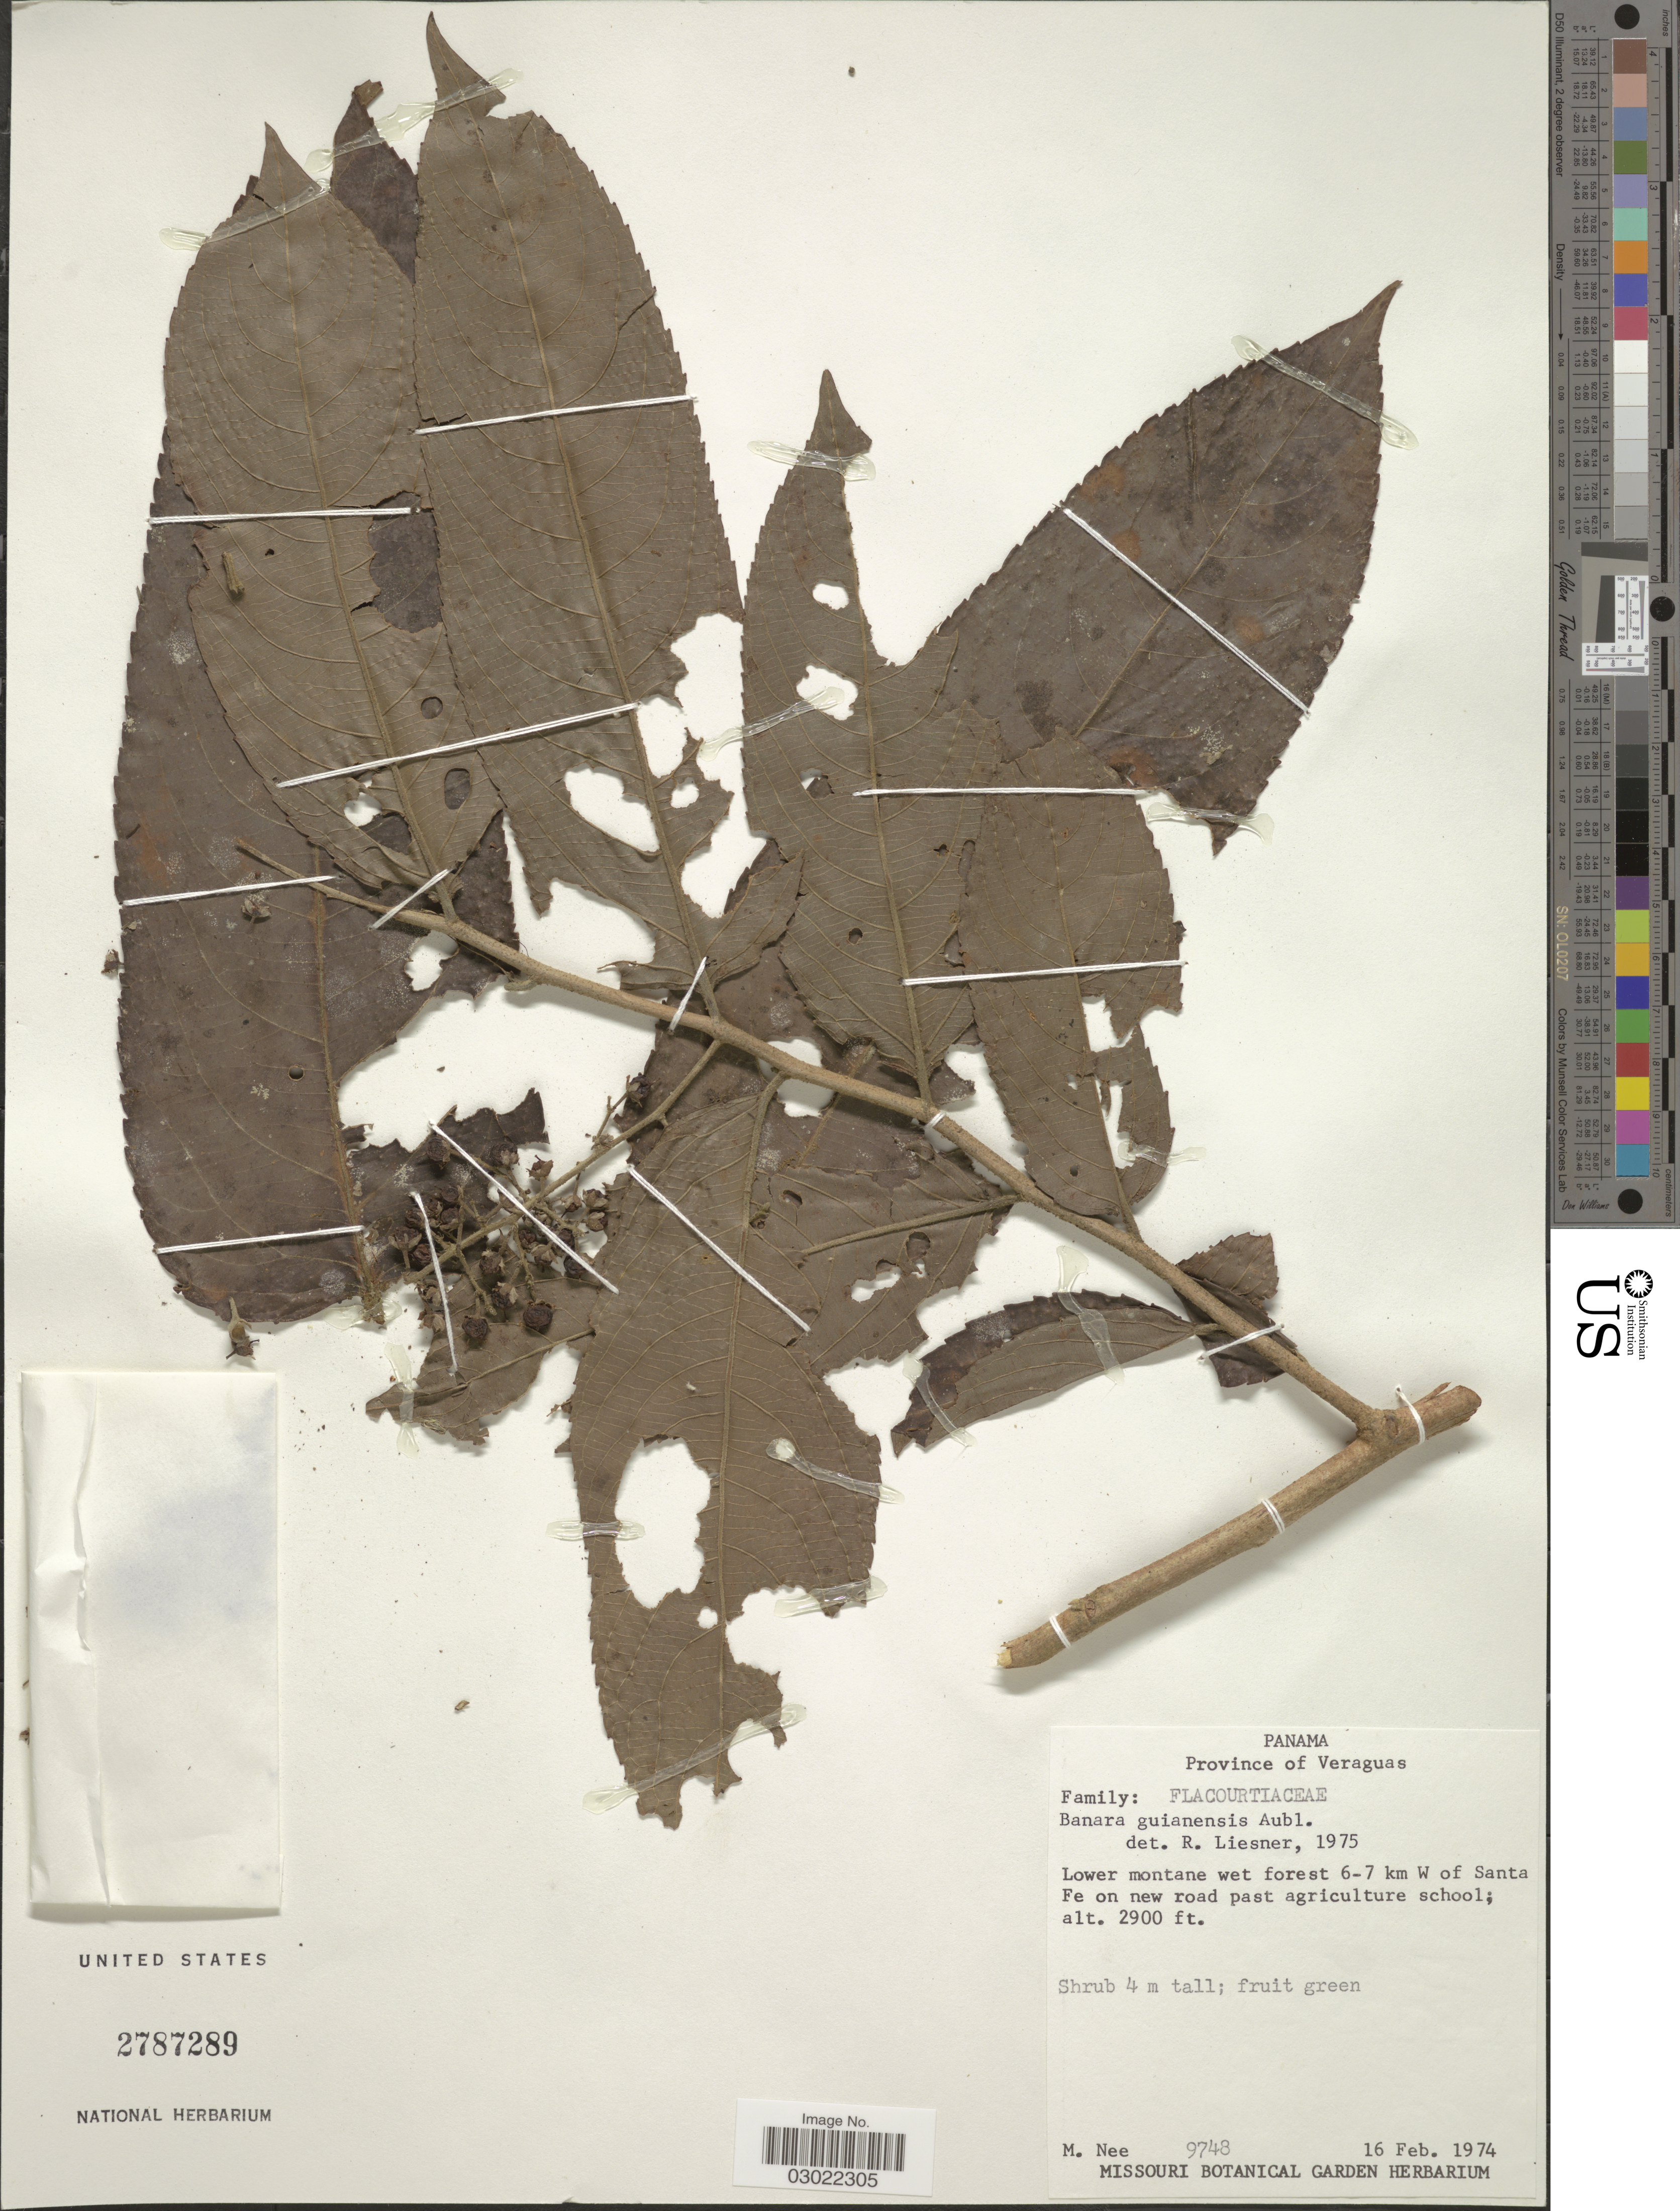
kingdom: Plantae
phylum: Tracheophyta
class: Magnoliopsida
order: Malpighiales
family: Salicaceae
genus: Banara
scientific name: Banara guianensis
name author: Aubl.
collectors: M. Nee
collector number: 9748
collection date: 1974-02-16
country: Panama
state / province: Veraguas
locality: Province of Veraguas. Lower montane wet forest 6-7 km W of Santa Fe on new road past agriculture school.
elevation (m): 884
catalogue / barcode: US 2787289